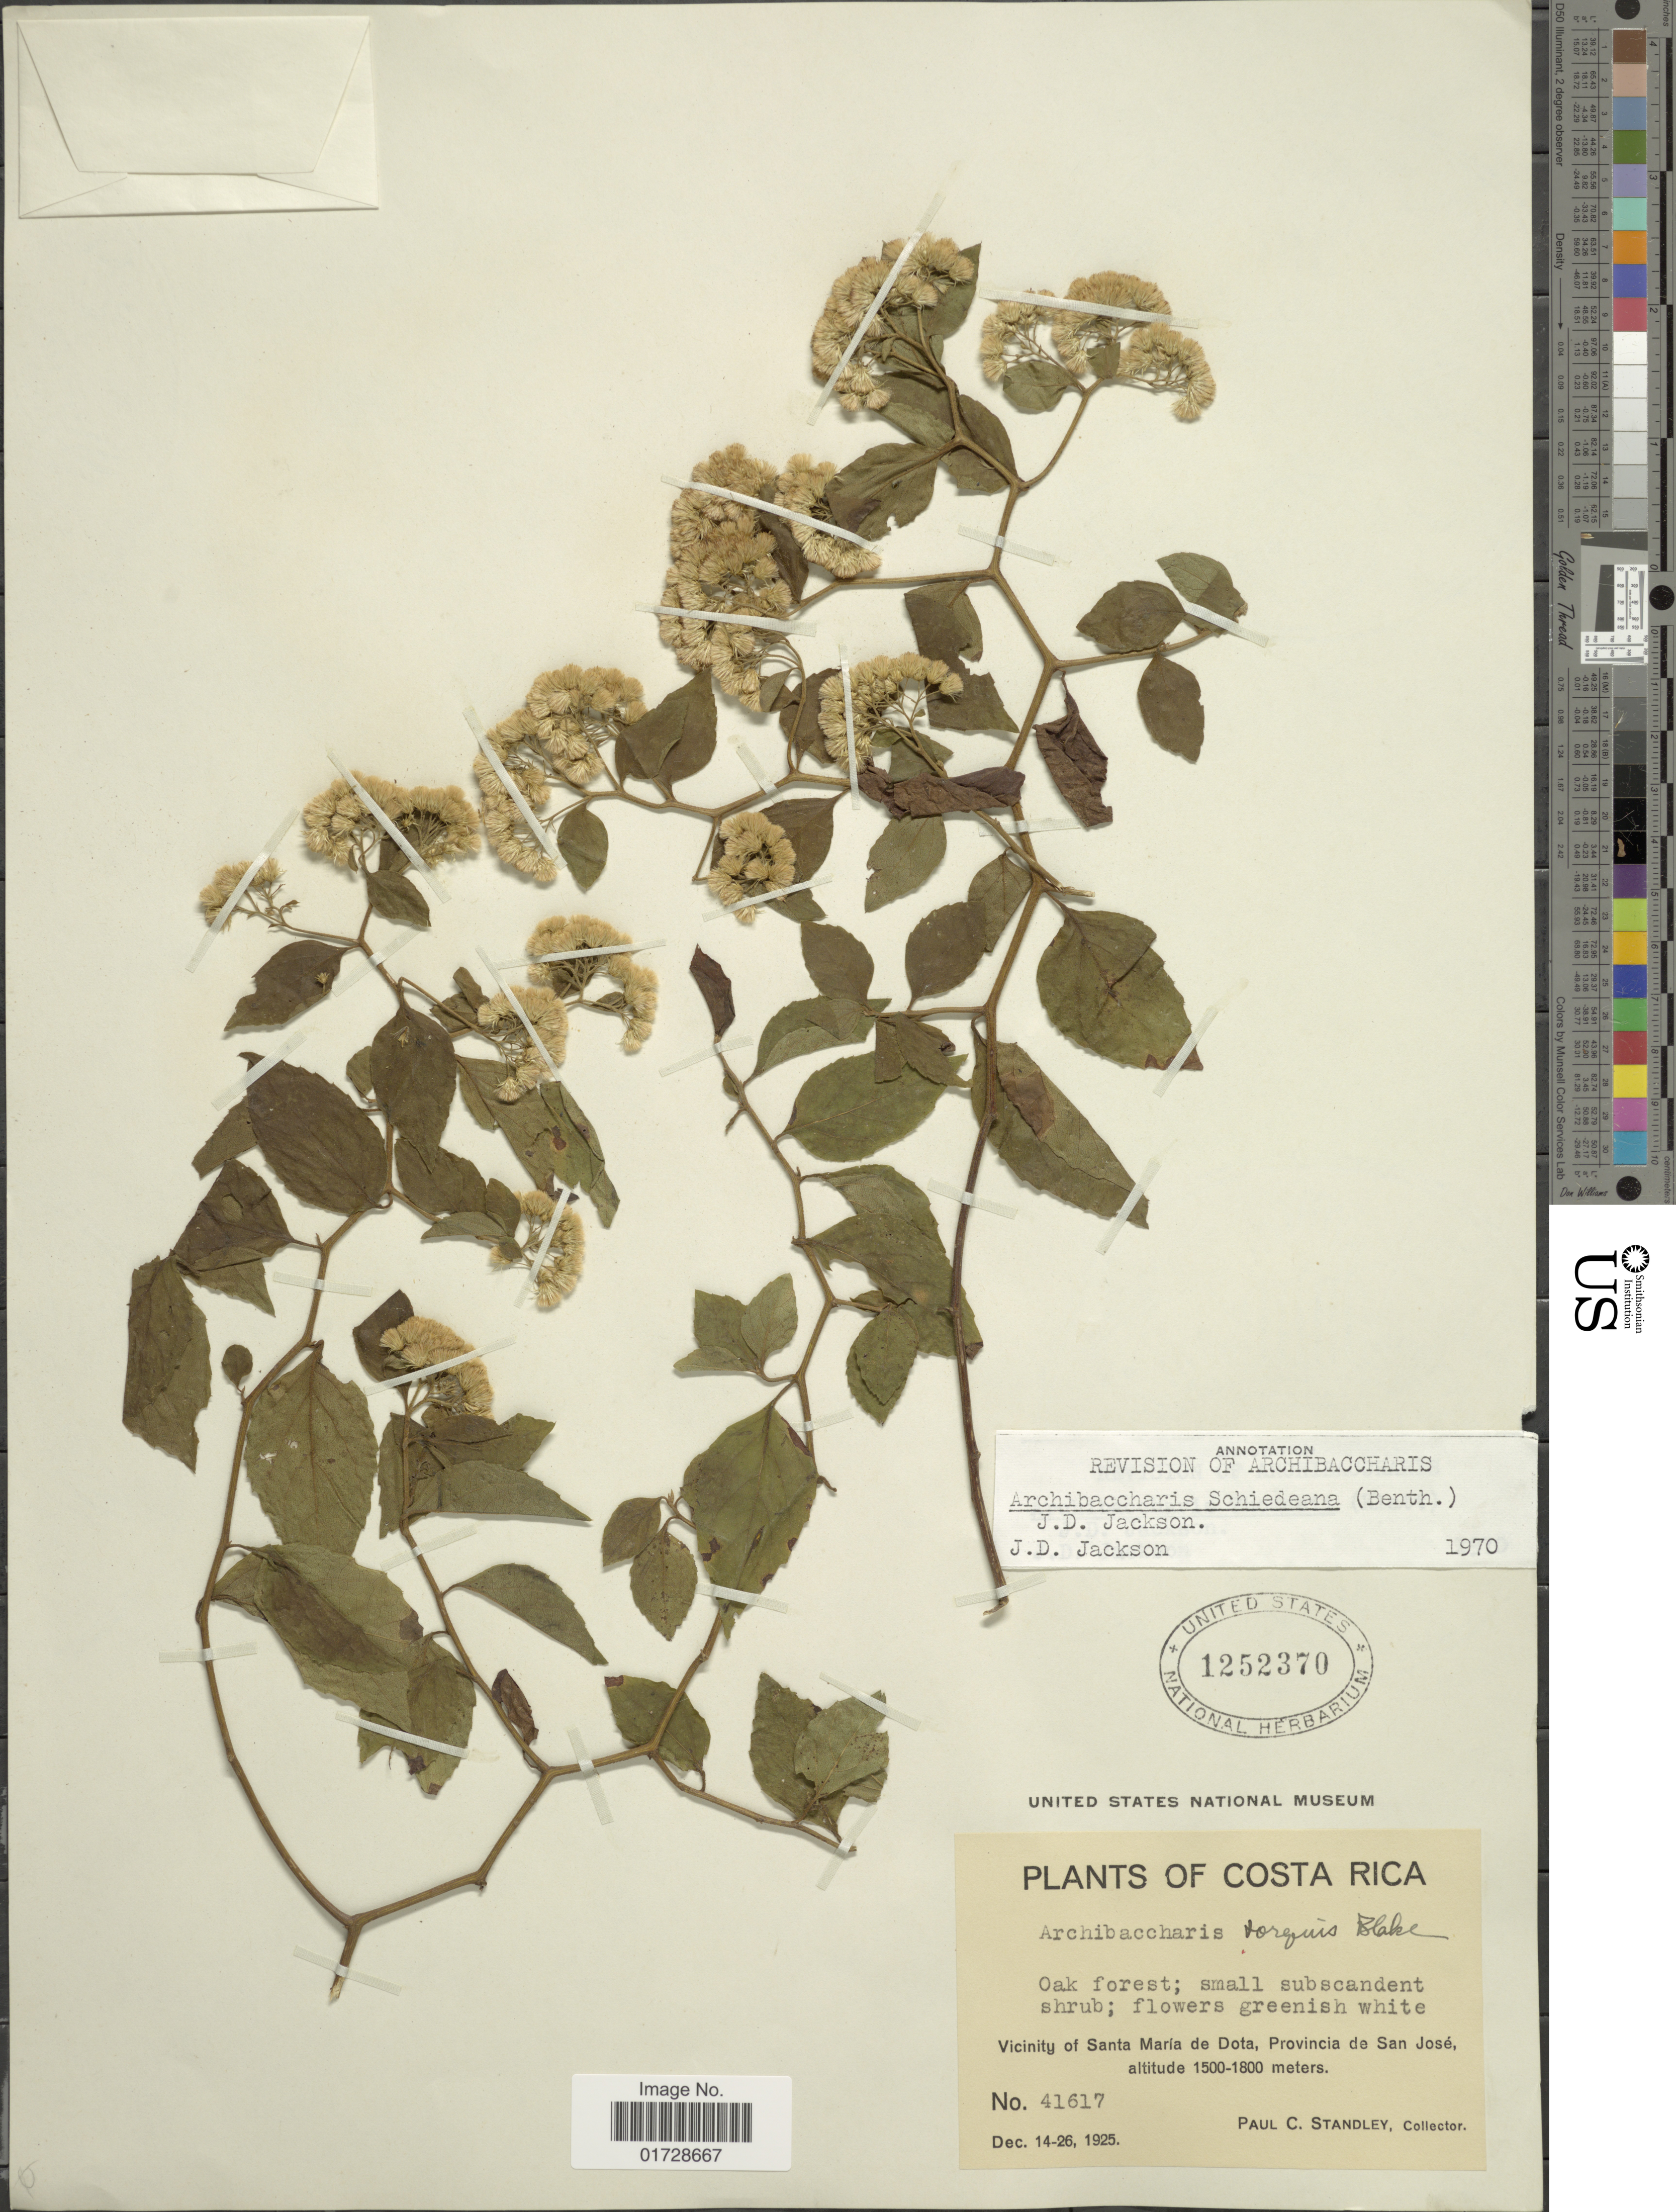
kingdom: Plantae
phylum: Tracheophyta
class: Magnoliopsida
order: Asterales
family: Asteraceae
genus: Archibaccharis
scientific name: Archibaccharis schiedeana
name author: (Benth.) J.D. Jacks.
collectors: P. C. Standley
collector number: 41617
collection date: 1925-12-14/1925-12-26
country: Costa Rica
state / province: San José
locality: Vicinity of Santa Maria de Dota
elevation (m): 1500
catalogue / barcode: US 1252370